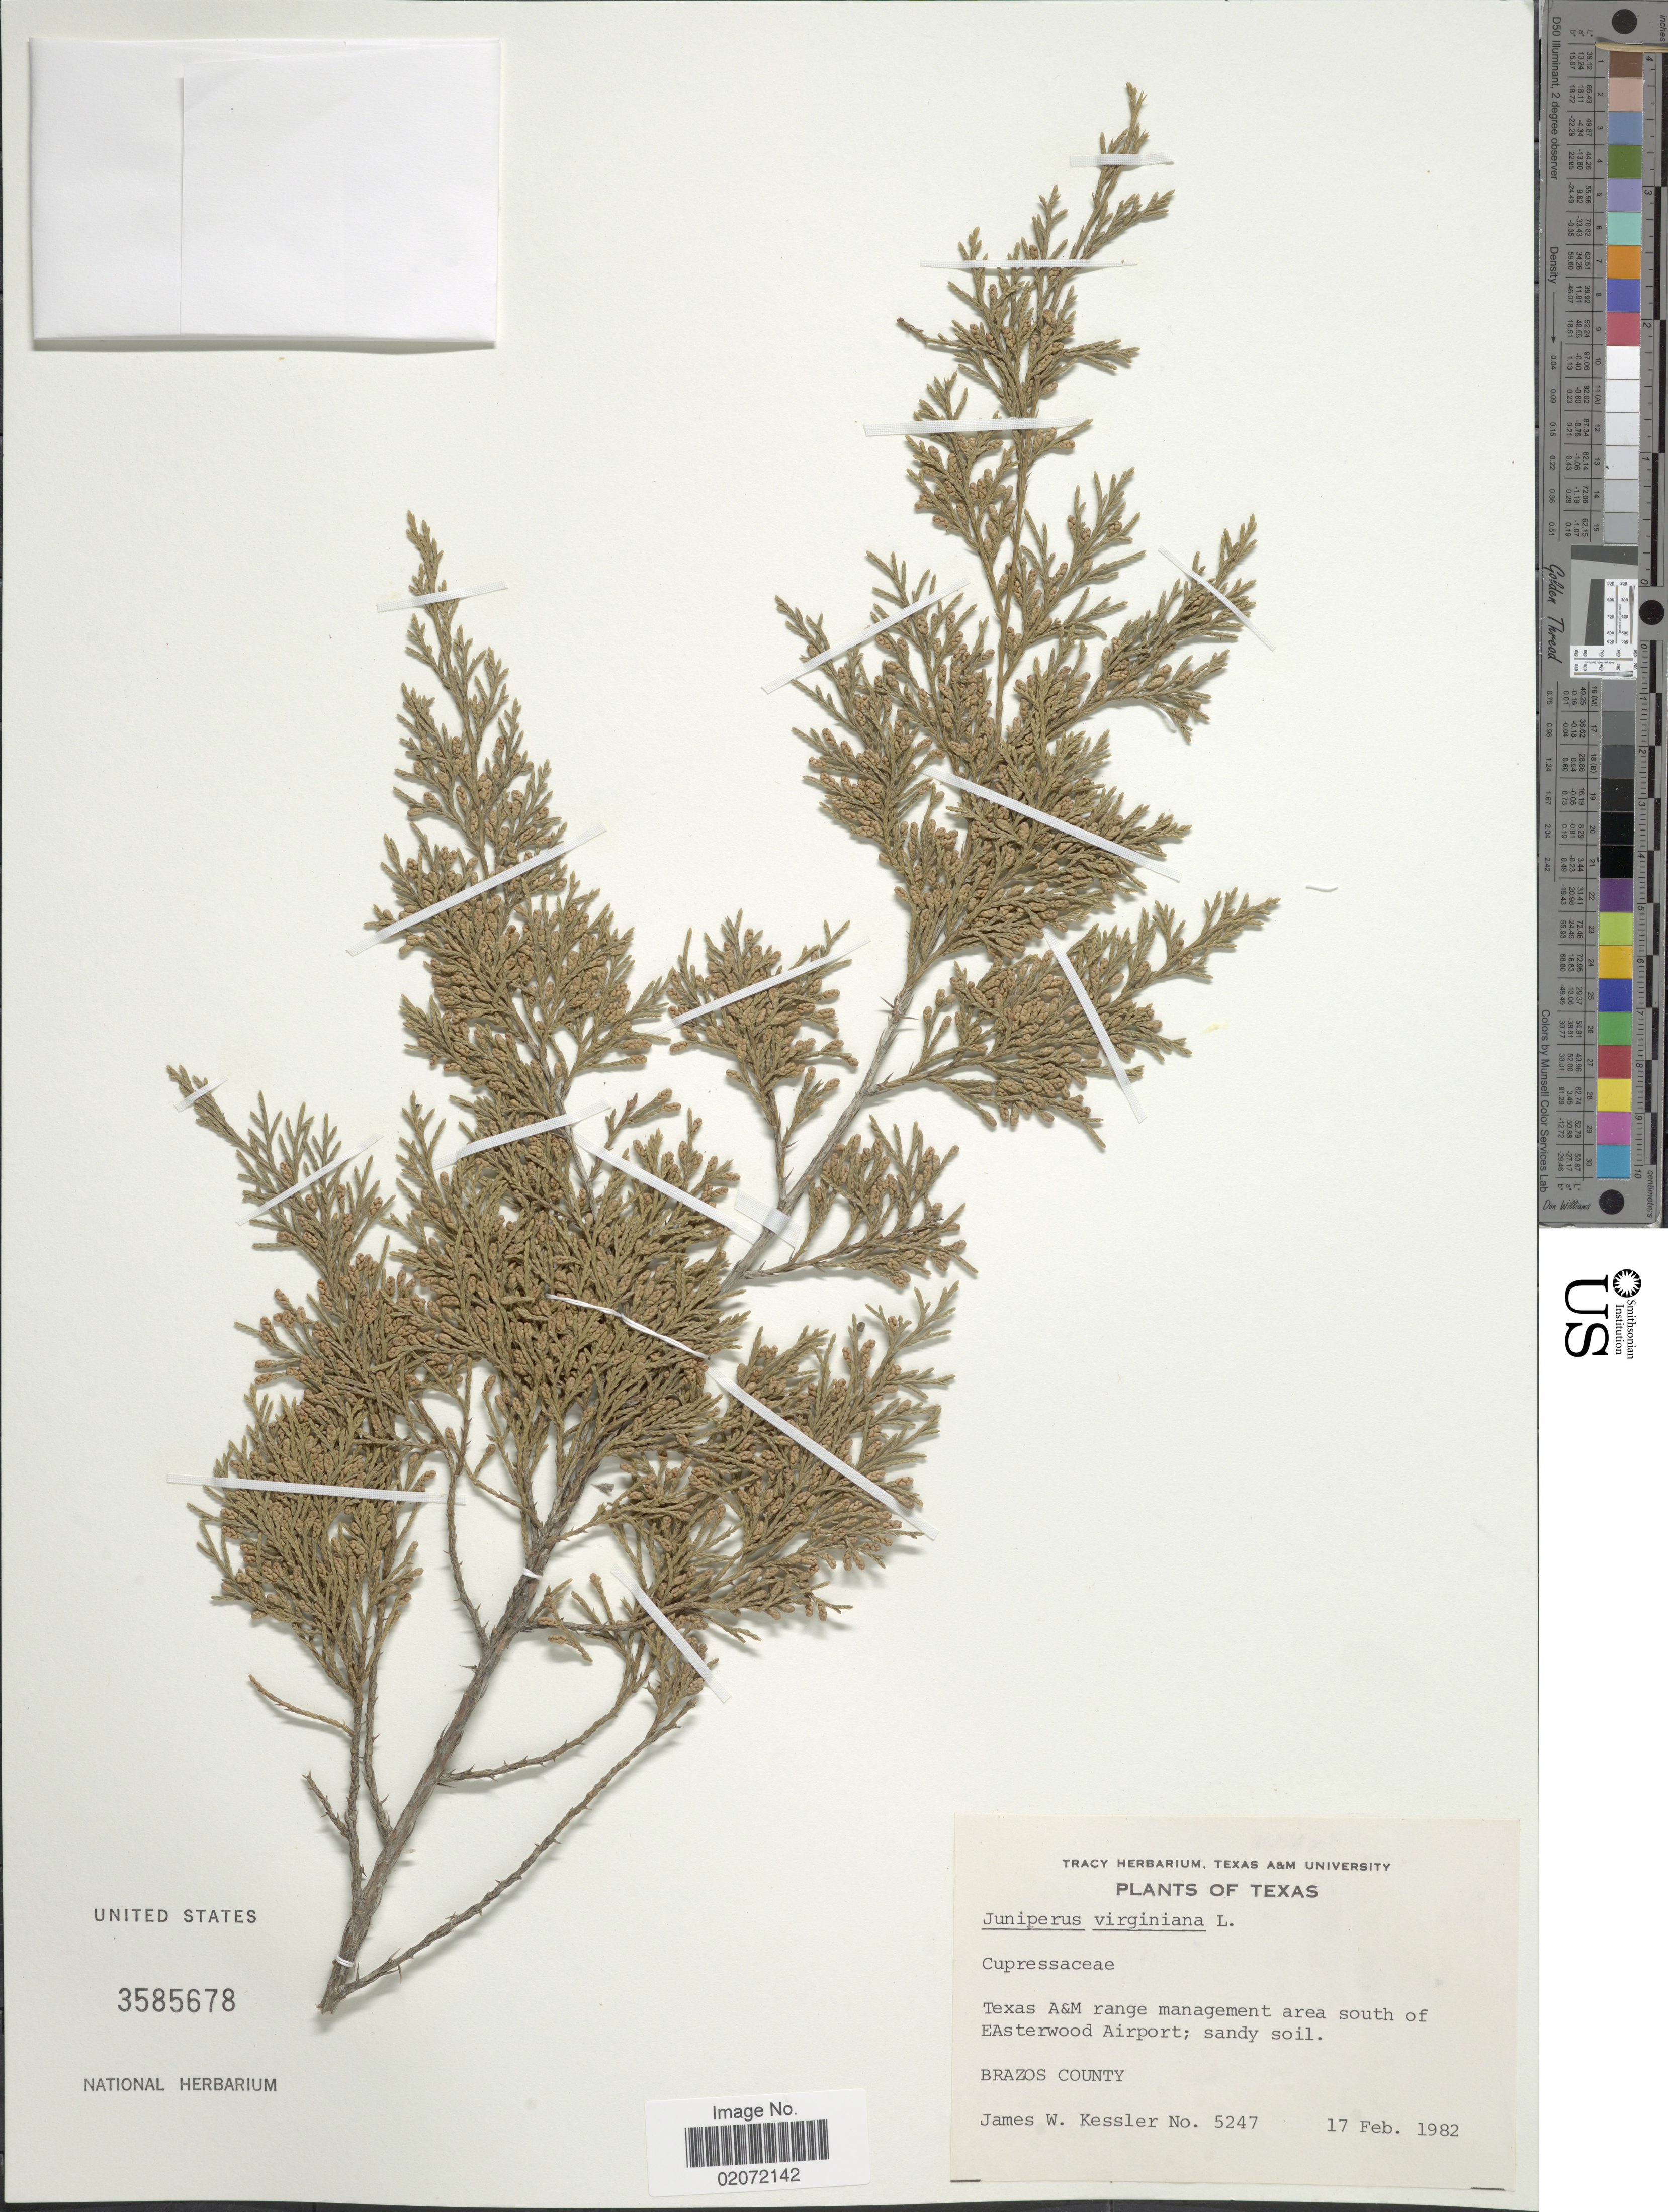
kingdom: Plantae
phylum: Tracheophyta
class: Pinopsida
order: Pinales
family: Cupressaceae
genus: Juniperus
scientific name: Juniperus virginiana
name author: L.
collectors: J. W. Kessler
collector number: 5247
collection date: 1982-02-14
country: United States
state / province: Texas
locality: Texas, Texas A&M range management area south of Easterwood Airport. Brazos county.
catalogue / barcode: US 3585678